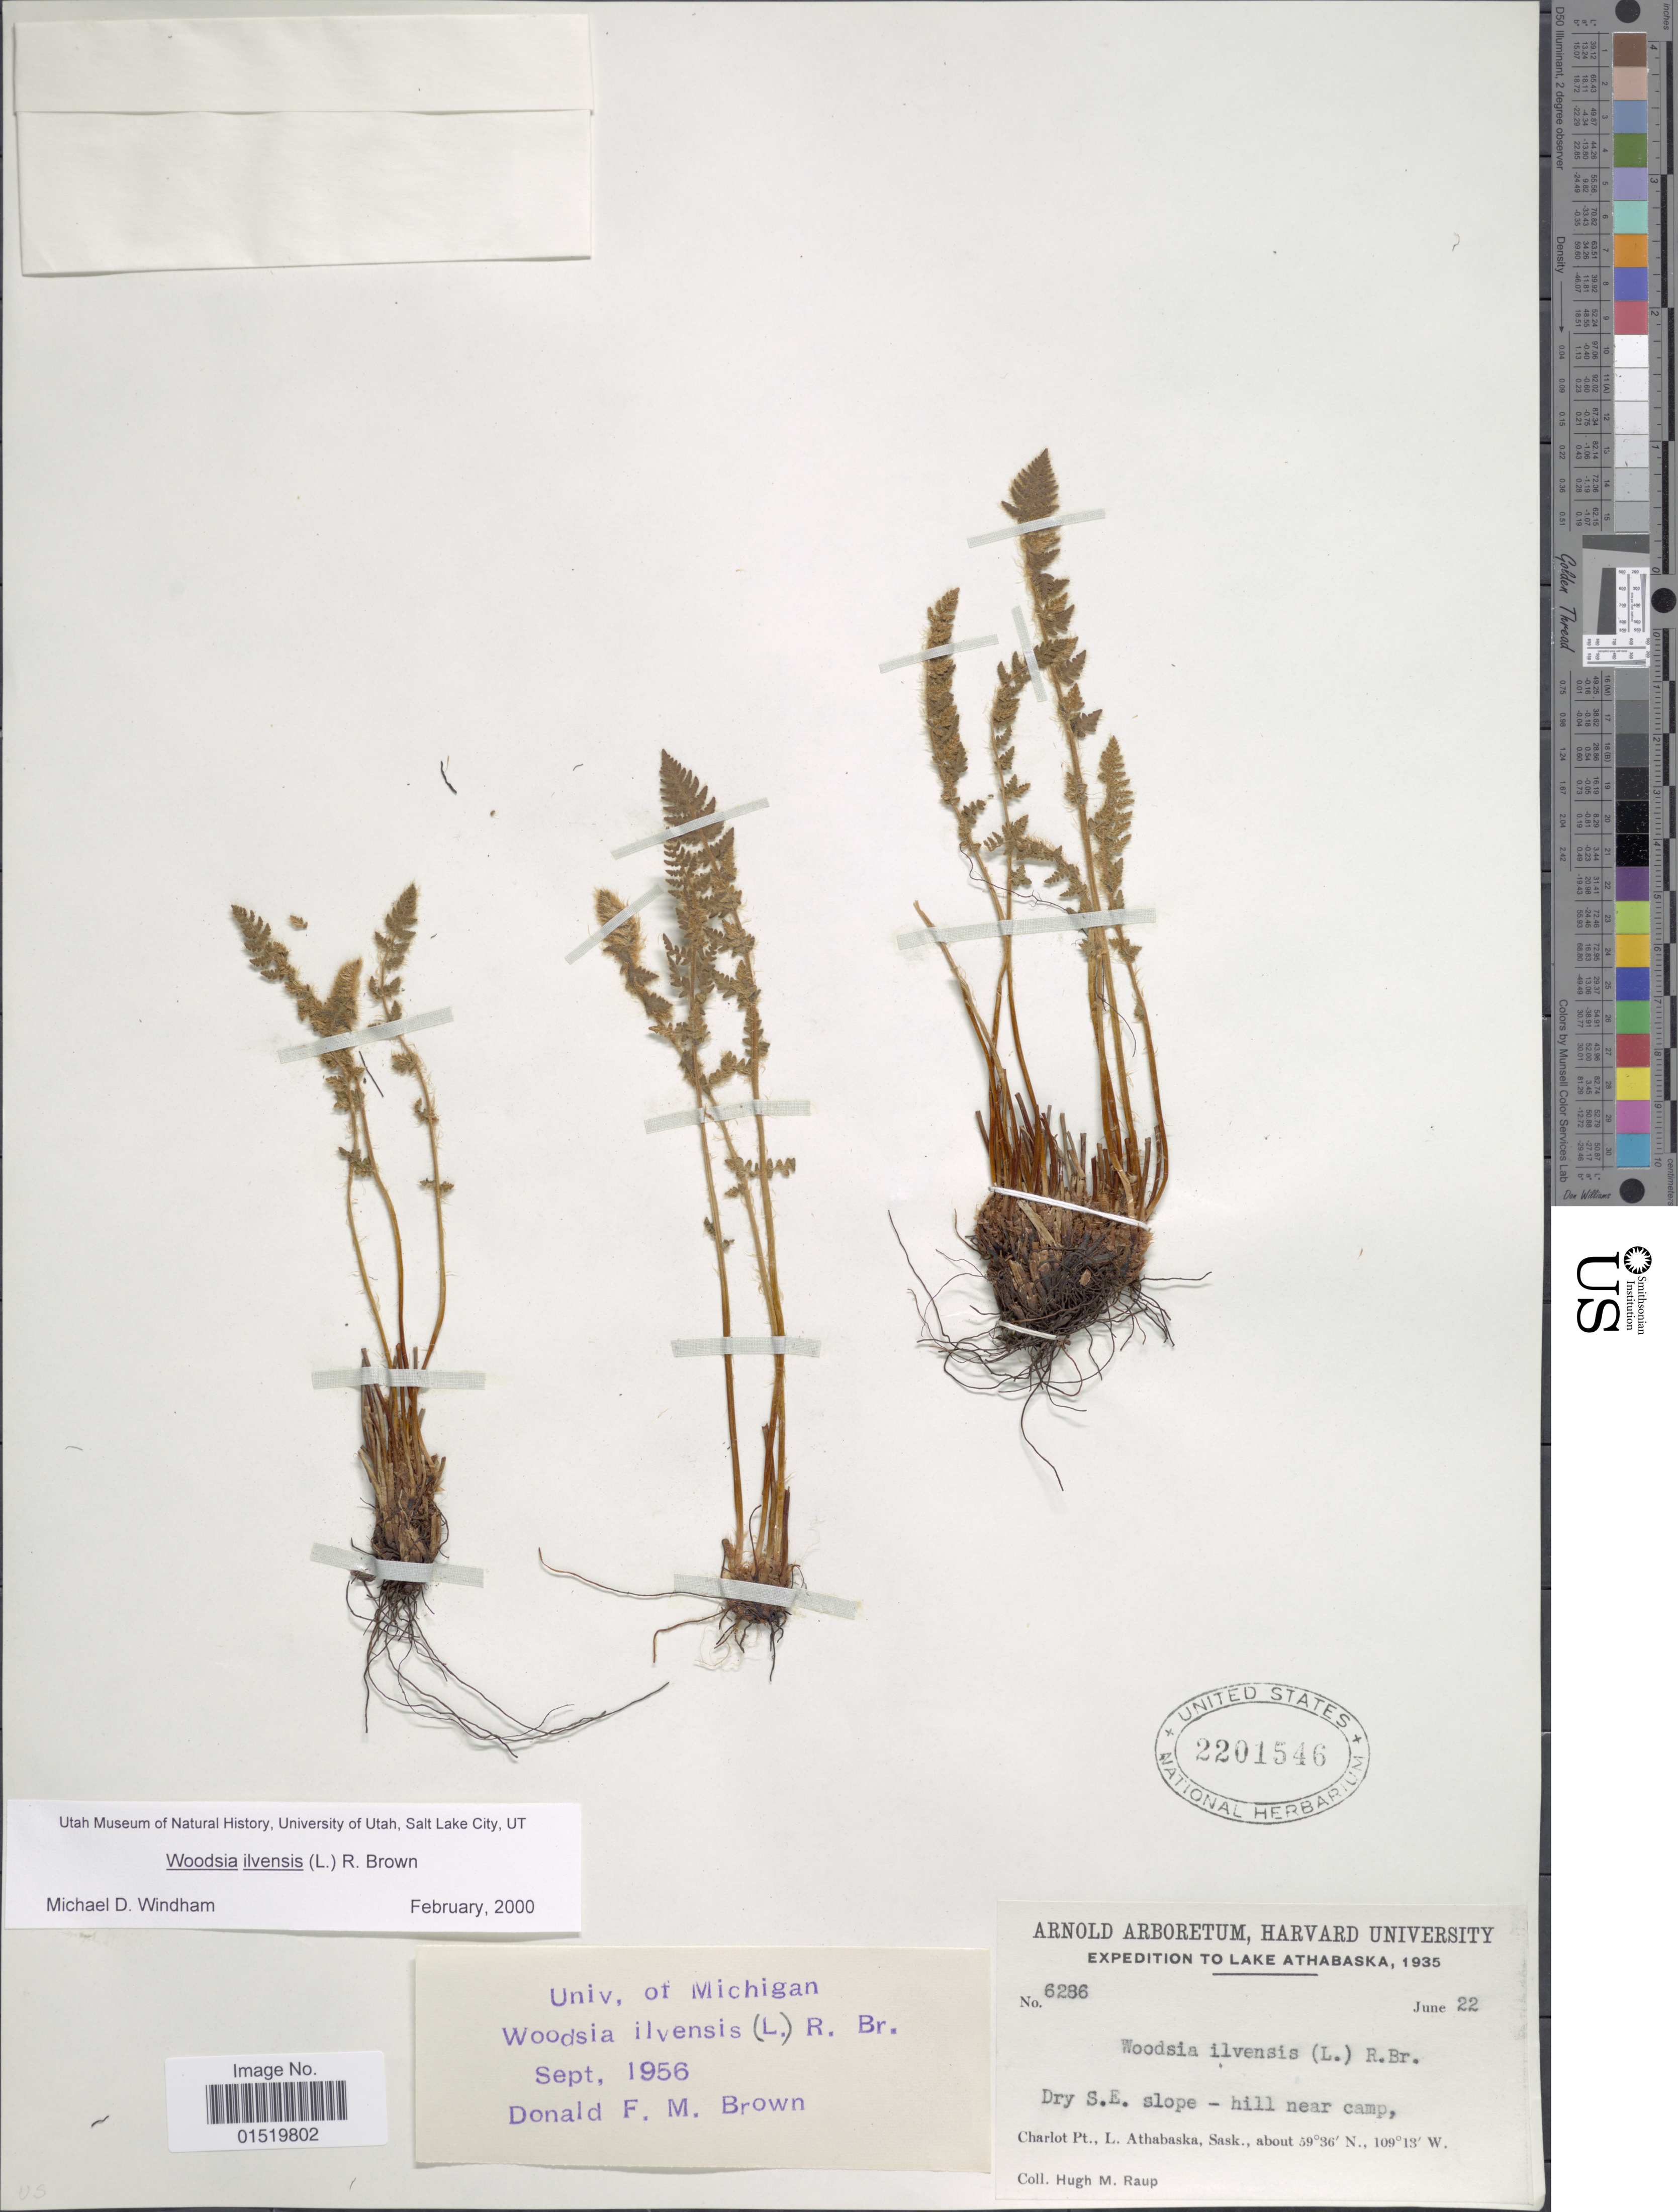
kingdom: Plantae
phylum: Tracheophyta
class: Polypodiopsida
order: Polypodiales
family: Woodsiaceae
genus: Woodsia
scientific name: Woodsia ilvensis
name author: (L.) R. Br.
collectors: H. Raup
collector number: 6286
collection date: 1935-06-22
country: Canada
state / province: Saskatchewan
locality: Charleton Pt., l. Athabaska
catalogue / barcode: US 2201546